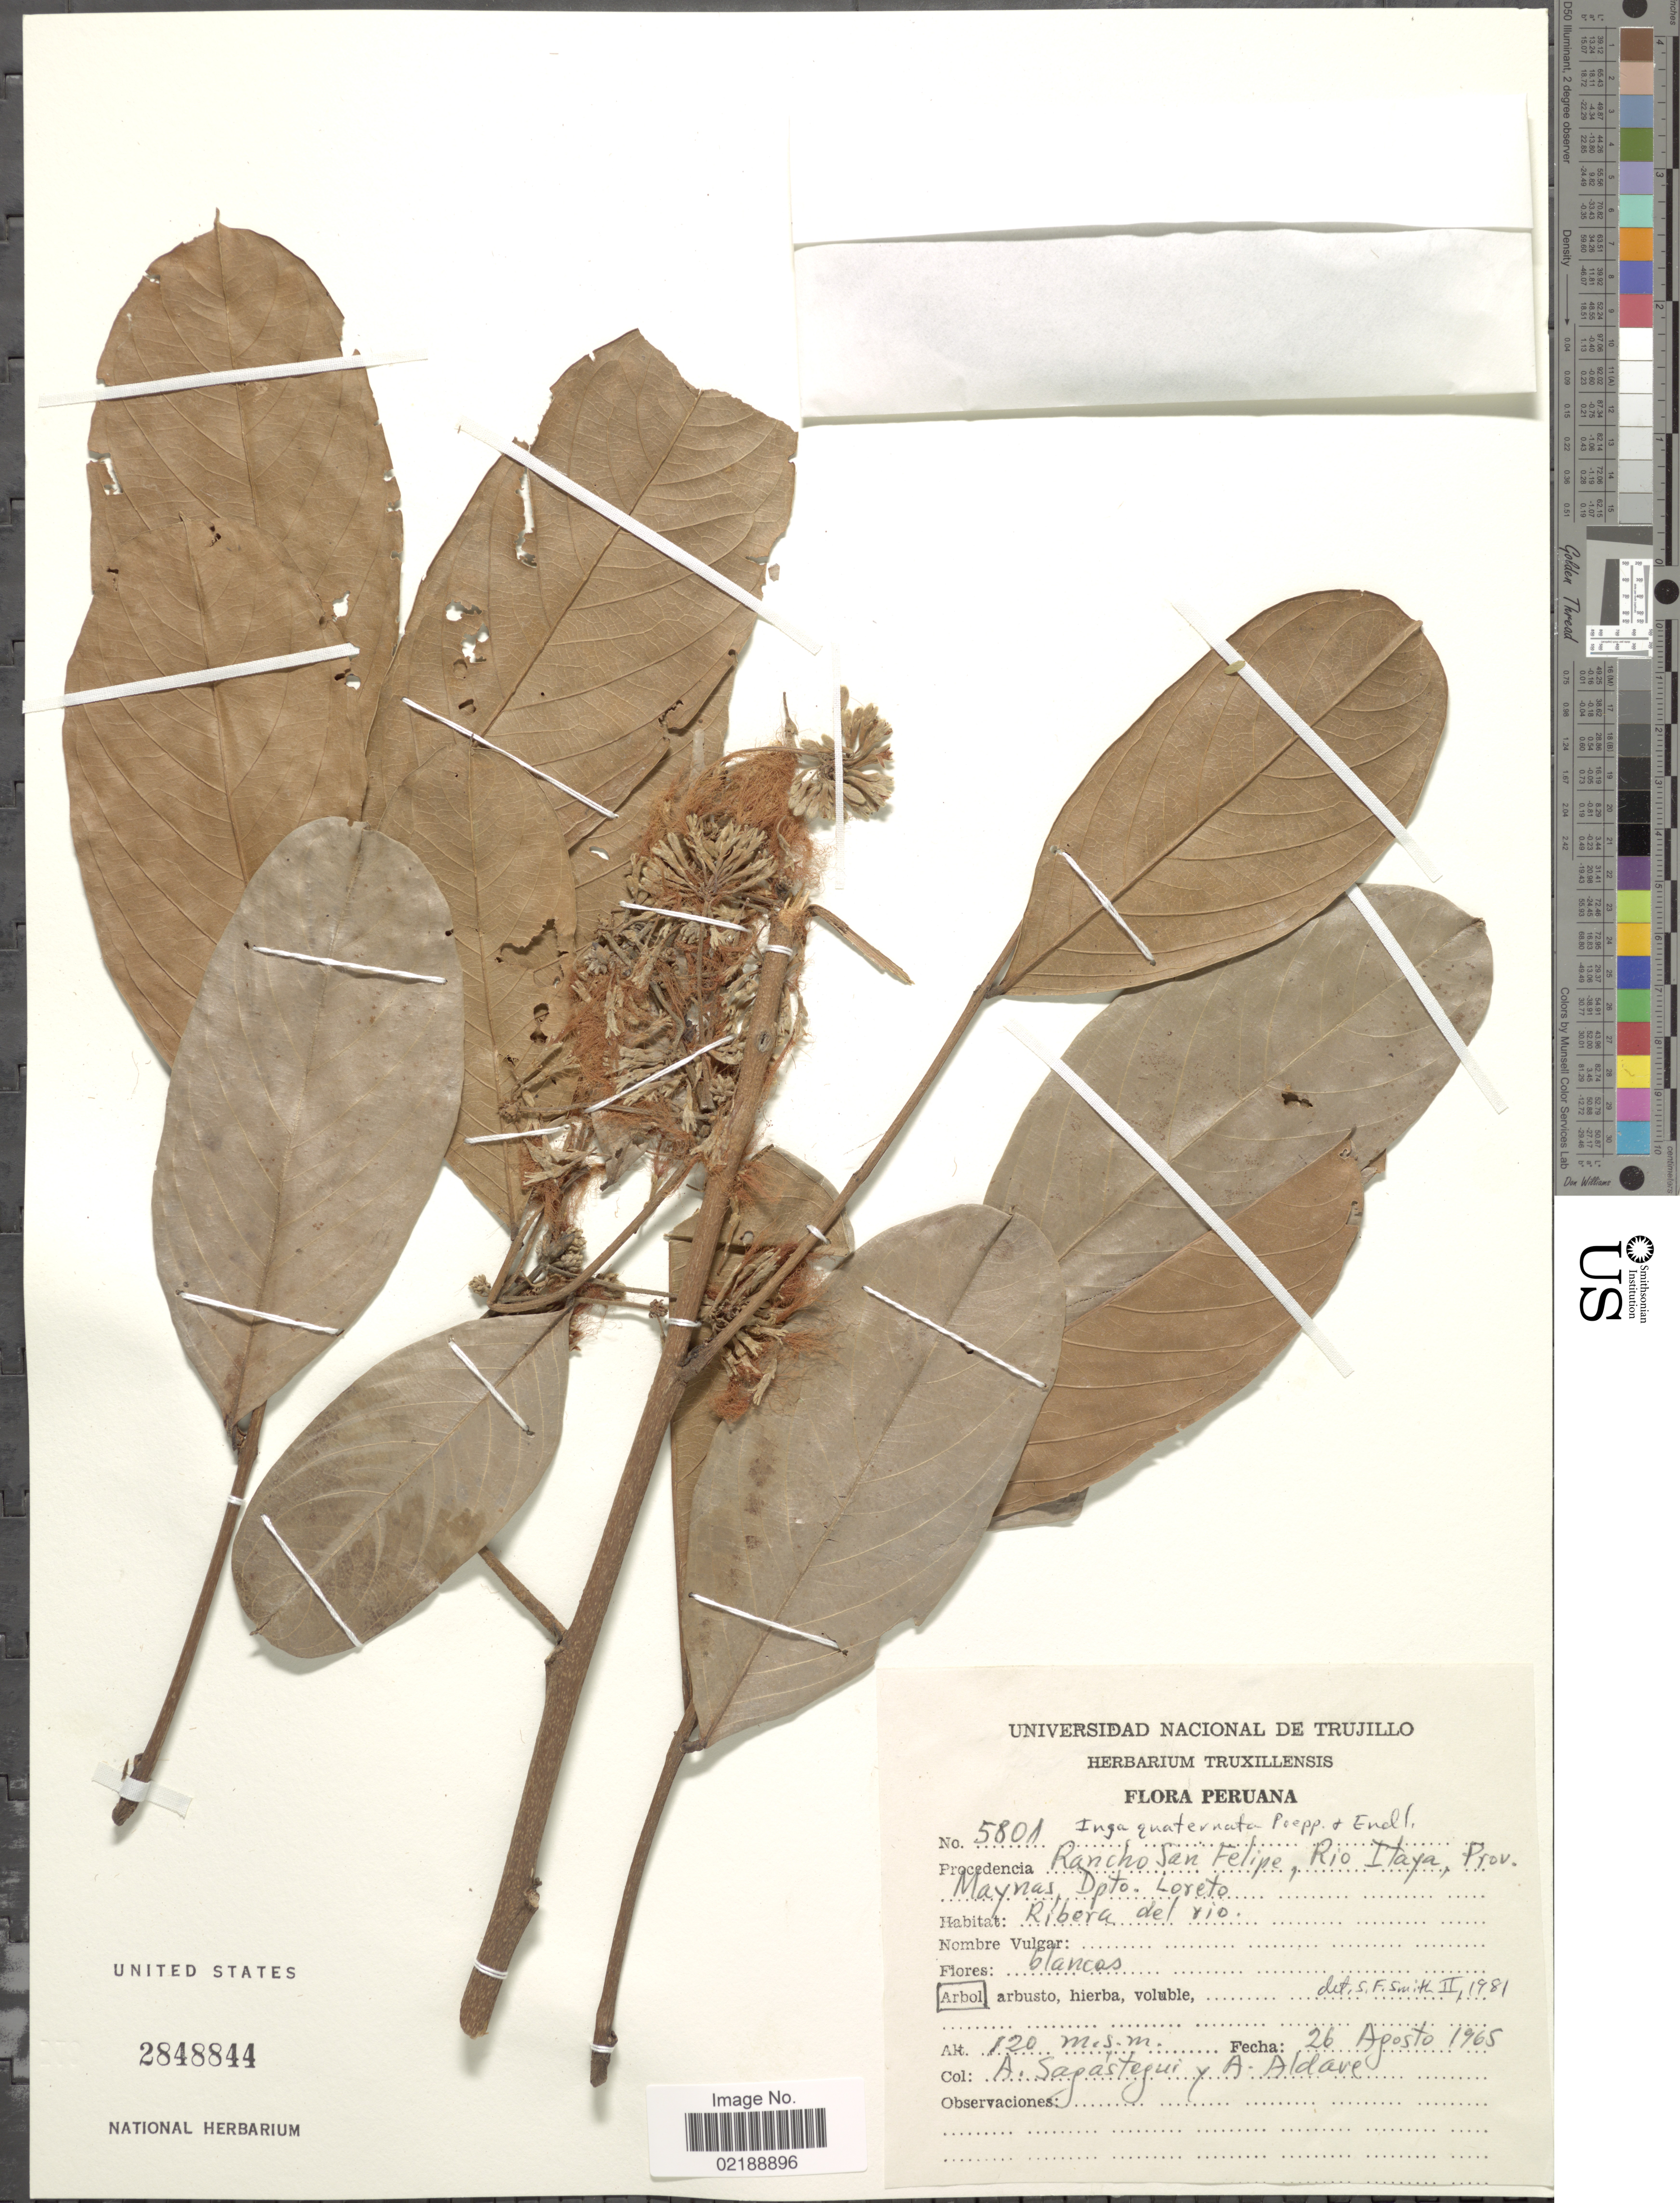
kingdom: Plantae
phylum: Tracheophyta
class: Magnoliopsida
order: Fabales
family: Fabaceae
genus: Inga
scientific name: Inga nobilis subsp. quaternata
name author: (Poepp. & Endl.) T.D. Penn.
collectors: A. Sagástegui A. & A. Aldave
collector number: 5801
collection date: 1965-08-26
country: Peru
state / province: Loreto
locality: Rancho San Felipe, Rio Itaya, Prov. Maynas, Dpto Loreto, Ribeira del rio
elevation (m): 120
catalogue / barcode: US 2848844